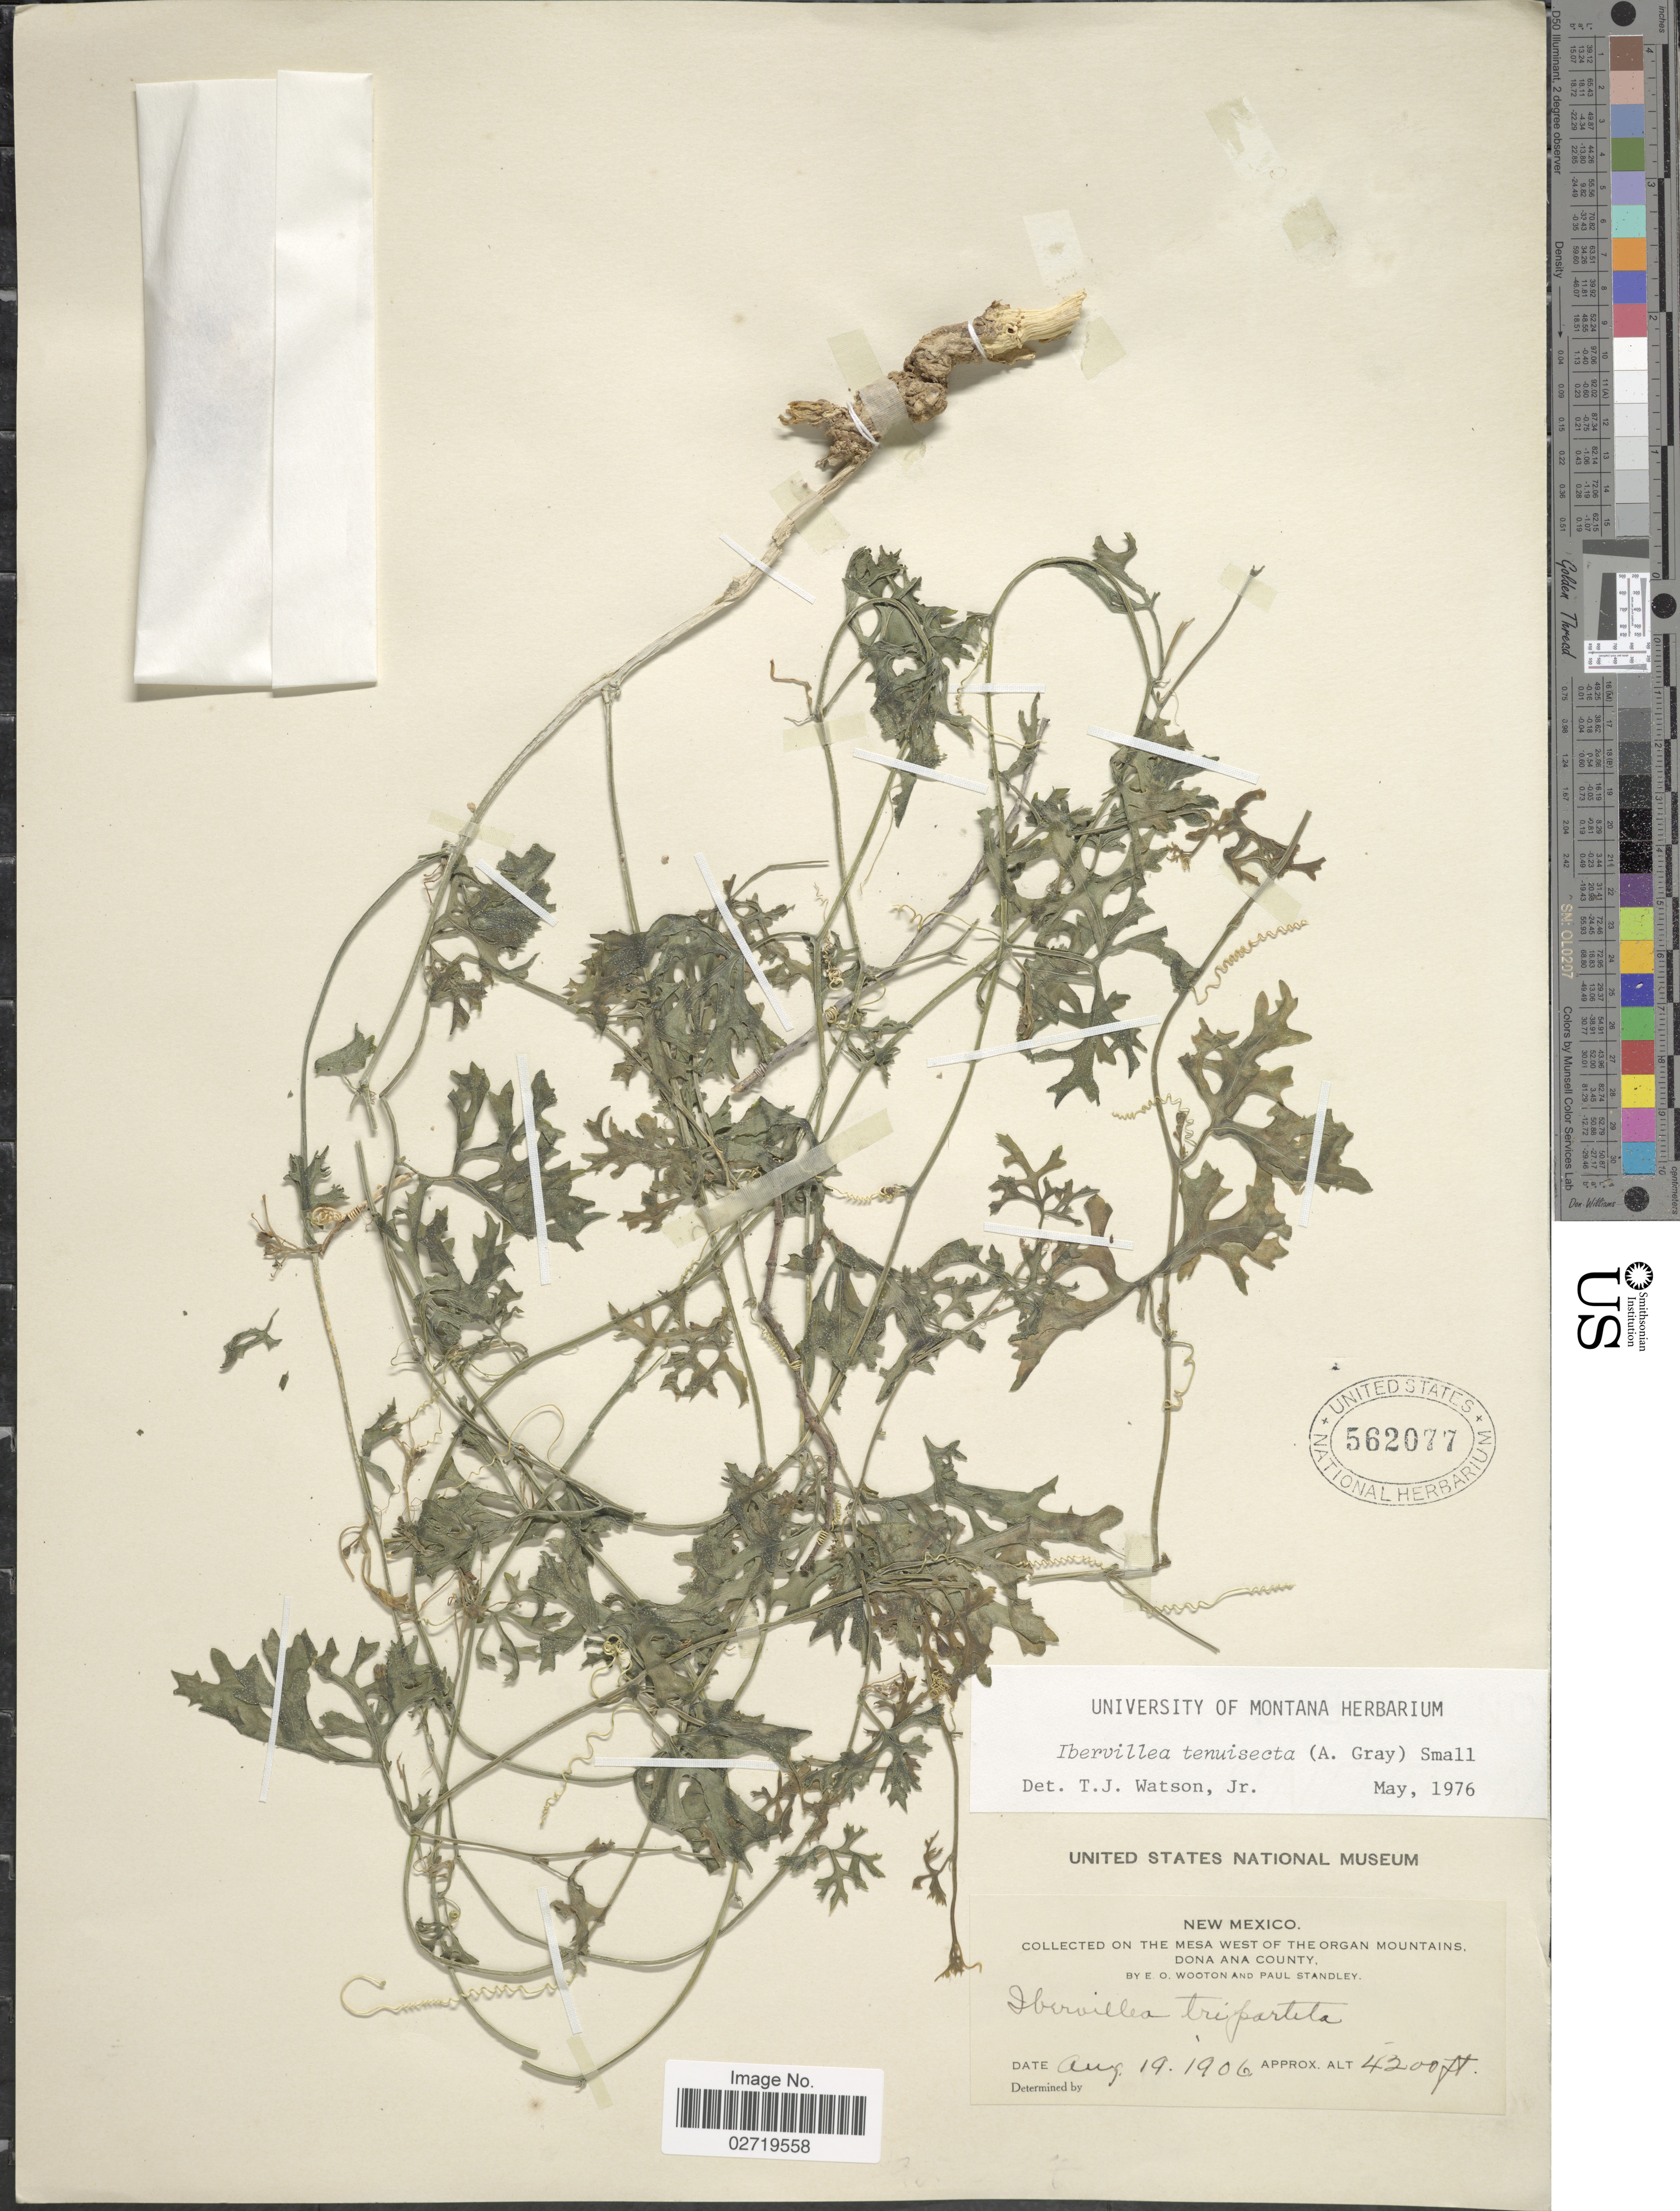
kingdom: Plantae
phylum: Tracheophyta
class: Magnoliopsida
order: Cucurbitales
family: Cucurbitaceae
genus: Ibervillea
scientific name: Ibervillea lindheimeri var. tenuisecta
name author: (A. Gray) M.C. Johnst.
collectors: E. O. Wooton & P. C. Standley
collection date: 1906-08-19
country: United States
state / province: New Mexico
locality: On The Mesa West of The Organ Mountains, Dona Ana County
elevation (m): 1280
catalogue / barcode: US 562077